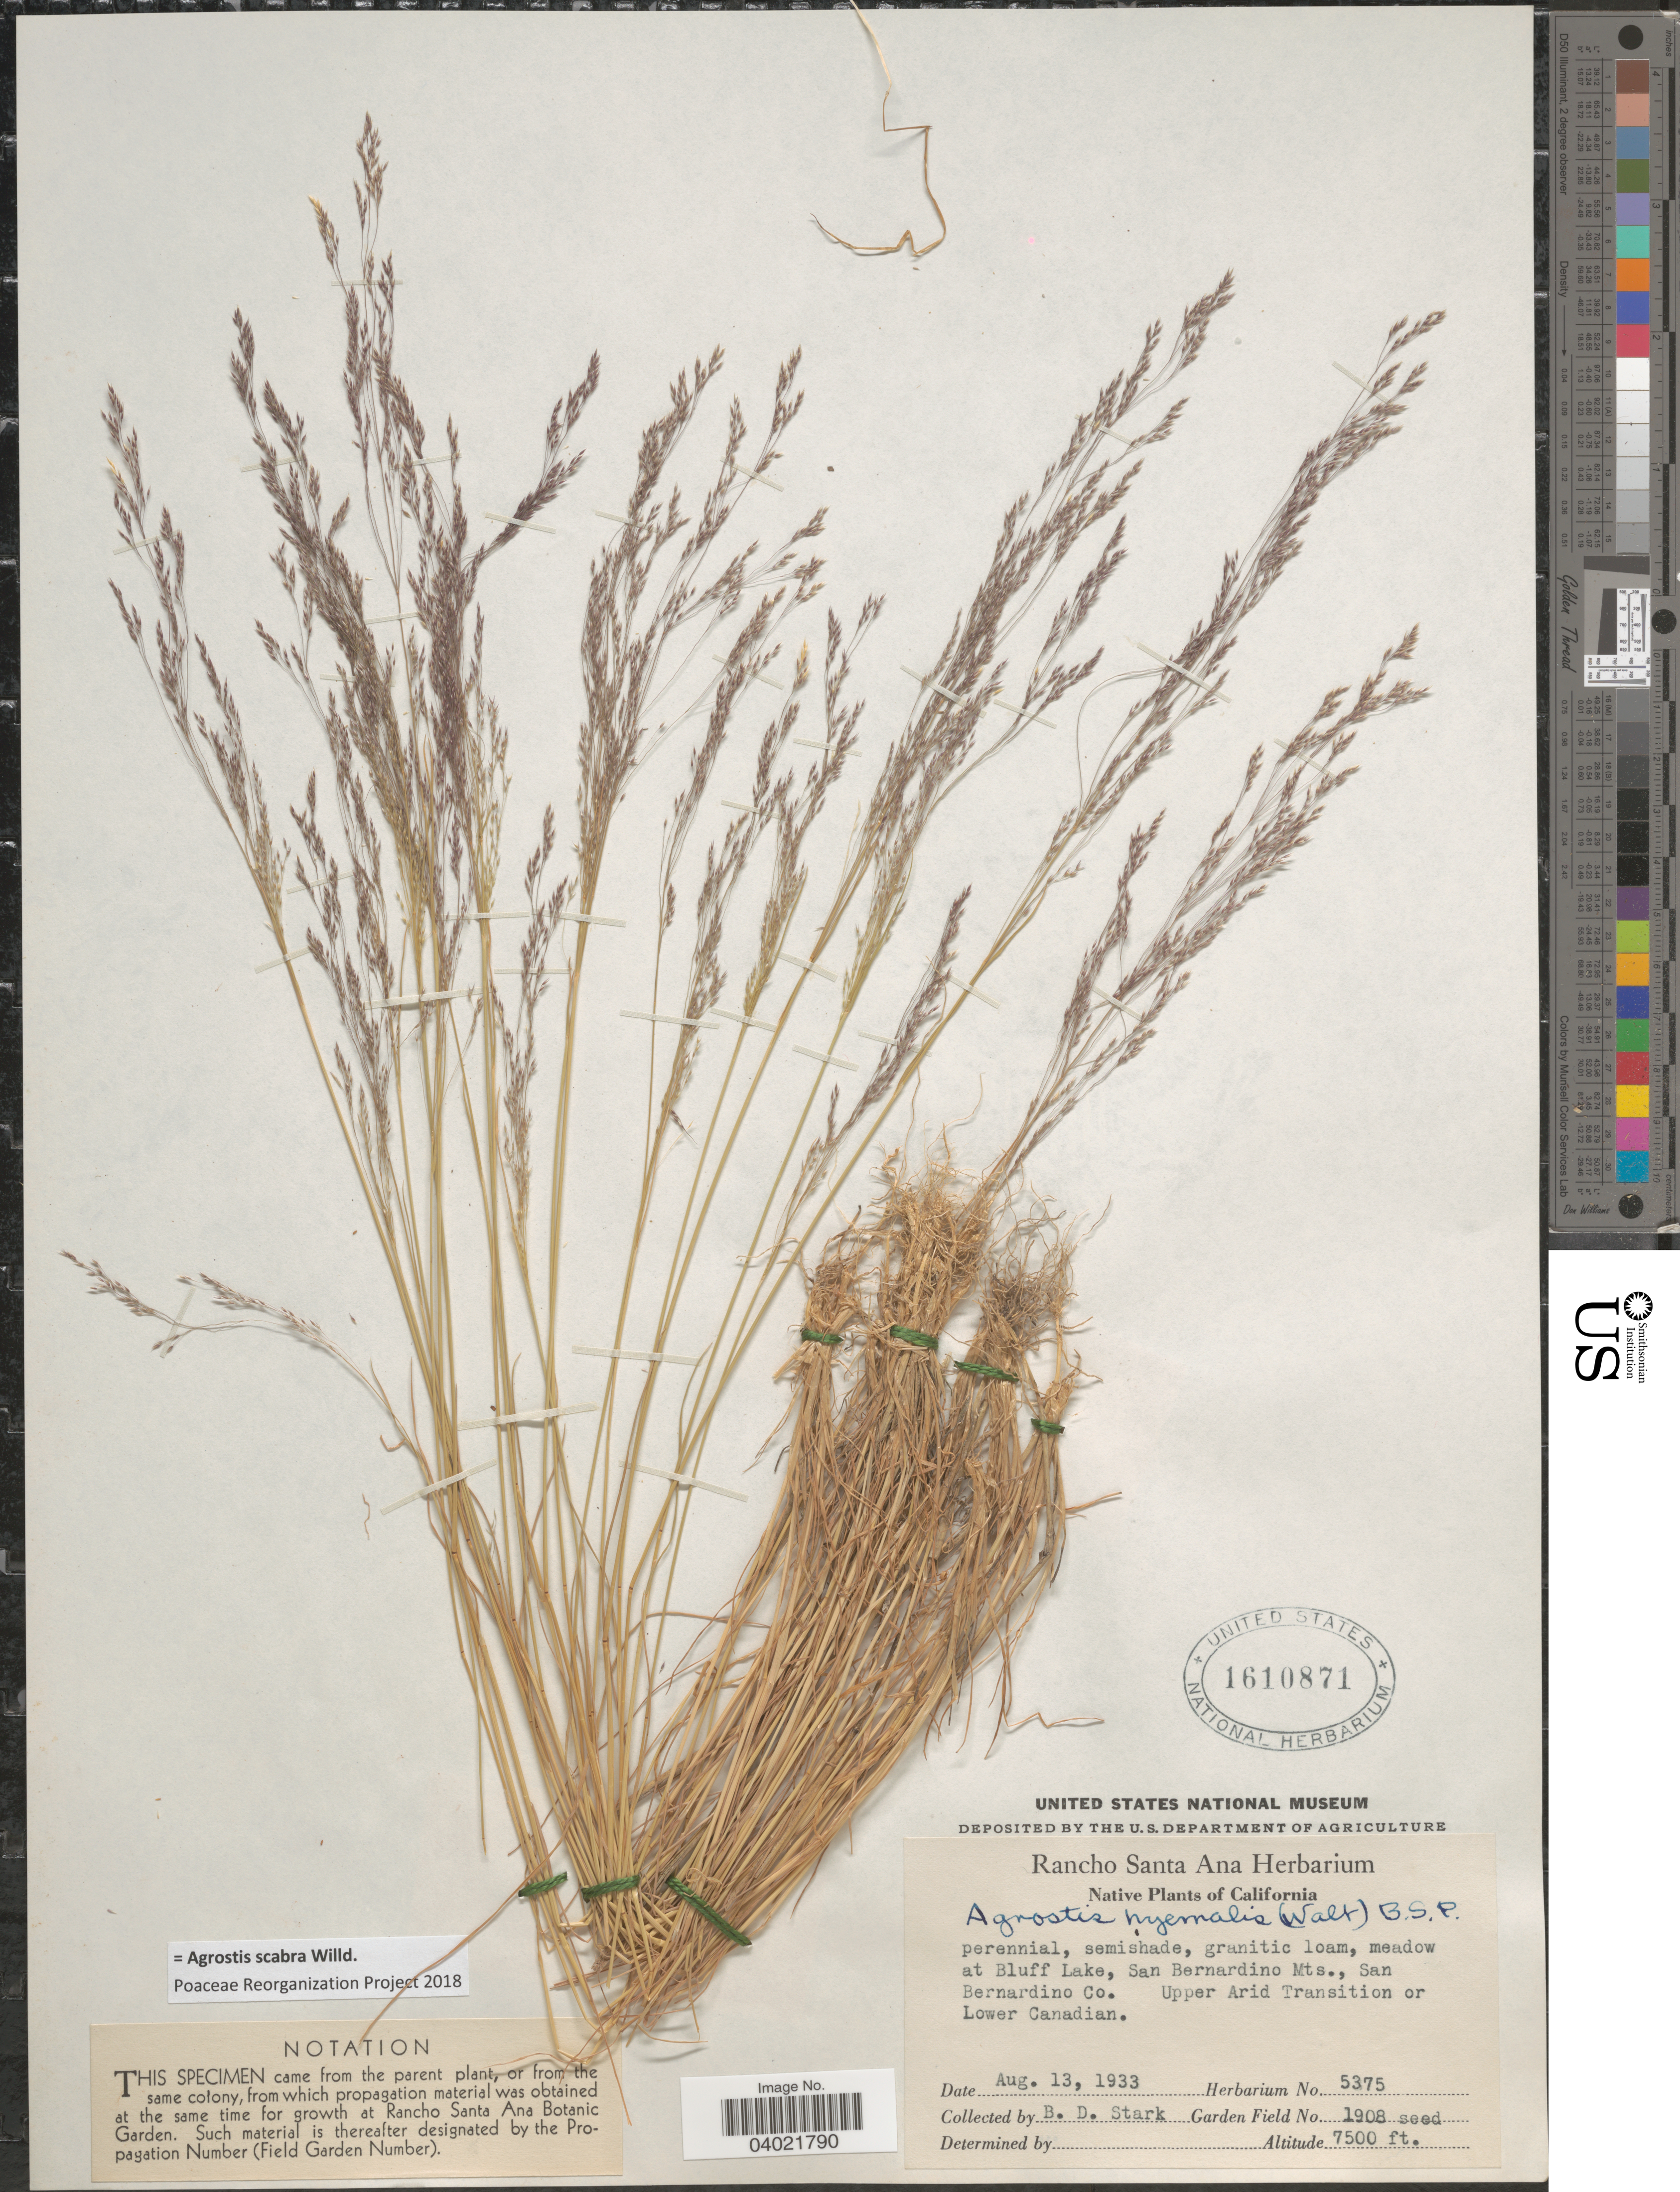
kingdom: Plantae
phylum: Tracheophyta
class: Liliopsida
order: Poales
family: Poaceae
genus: Agrostis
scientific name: Agrostis scabra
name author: Willd.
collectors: B. Stark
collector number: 5375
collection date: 1933-08-13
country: United States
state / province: California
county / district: San Bernardino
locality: Meadow at Bluff Lake, San Bernardino Mts., San Bernardino Co. Upper Arid Transition or Lower Canadian.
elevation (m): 2286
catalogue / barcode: US 1610871